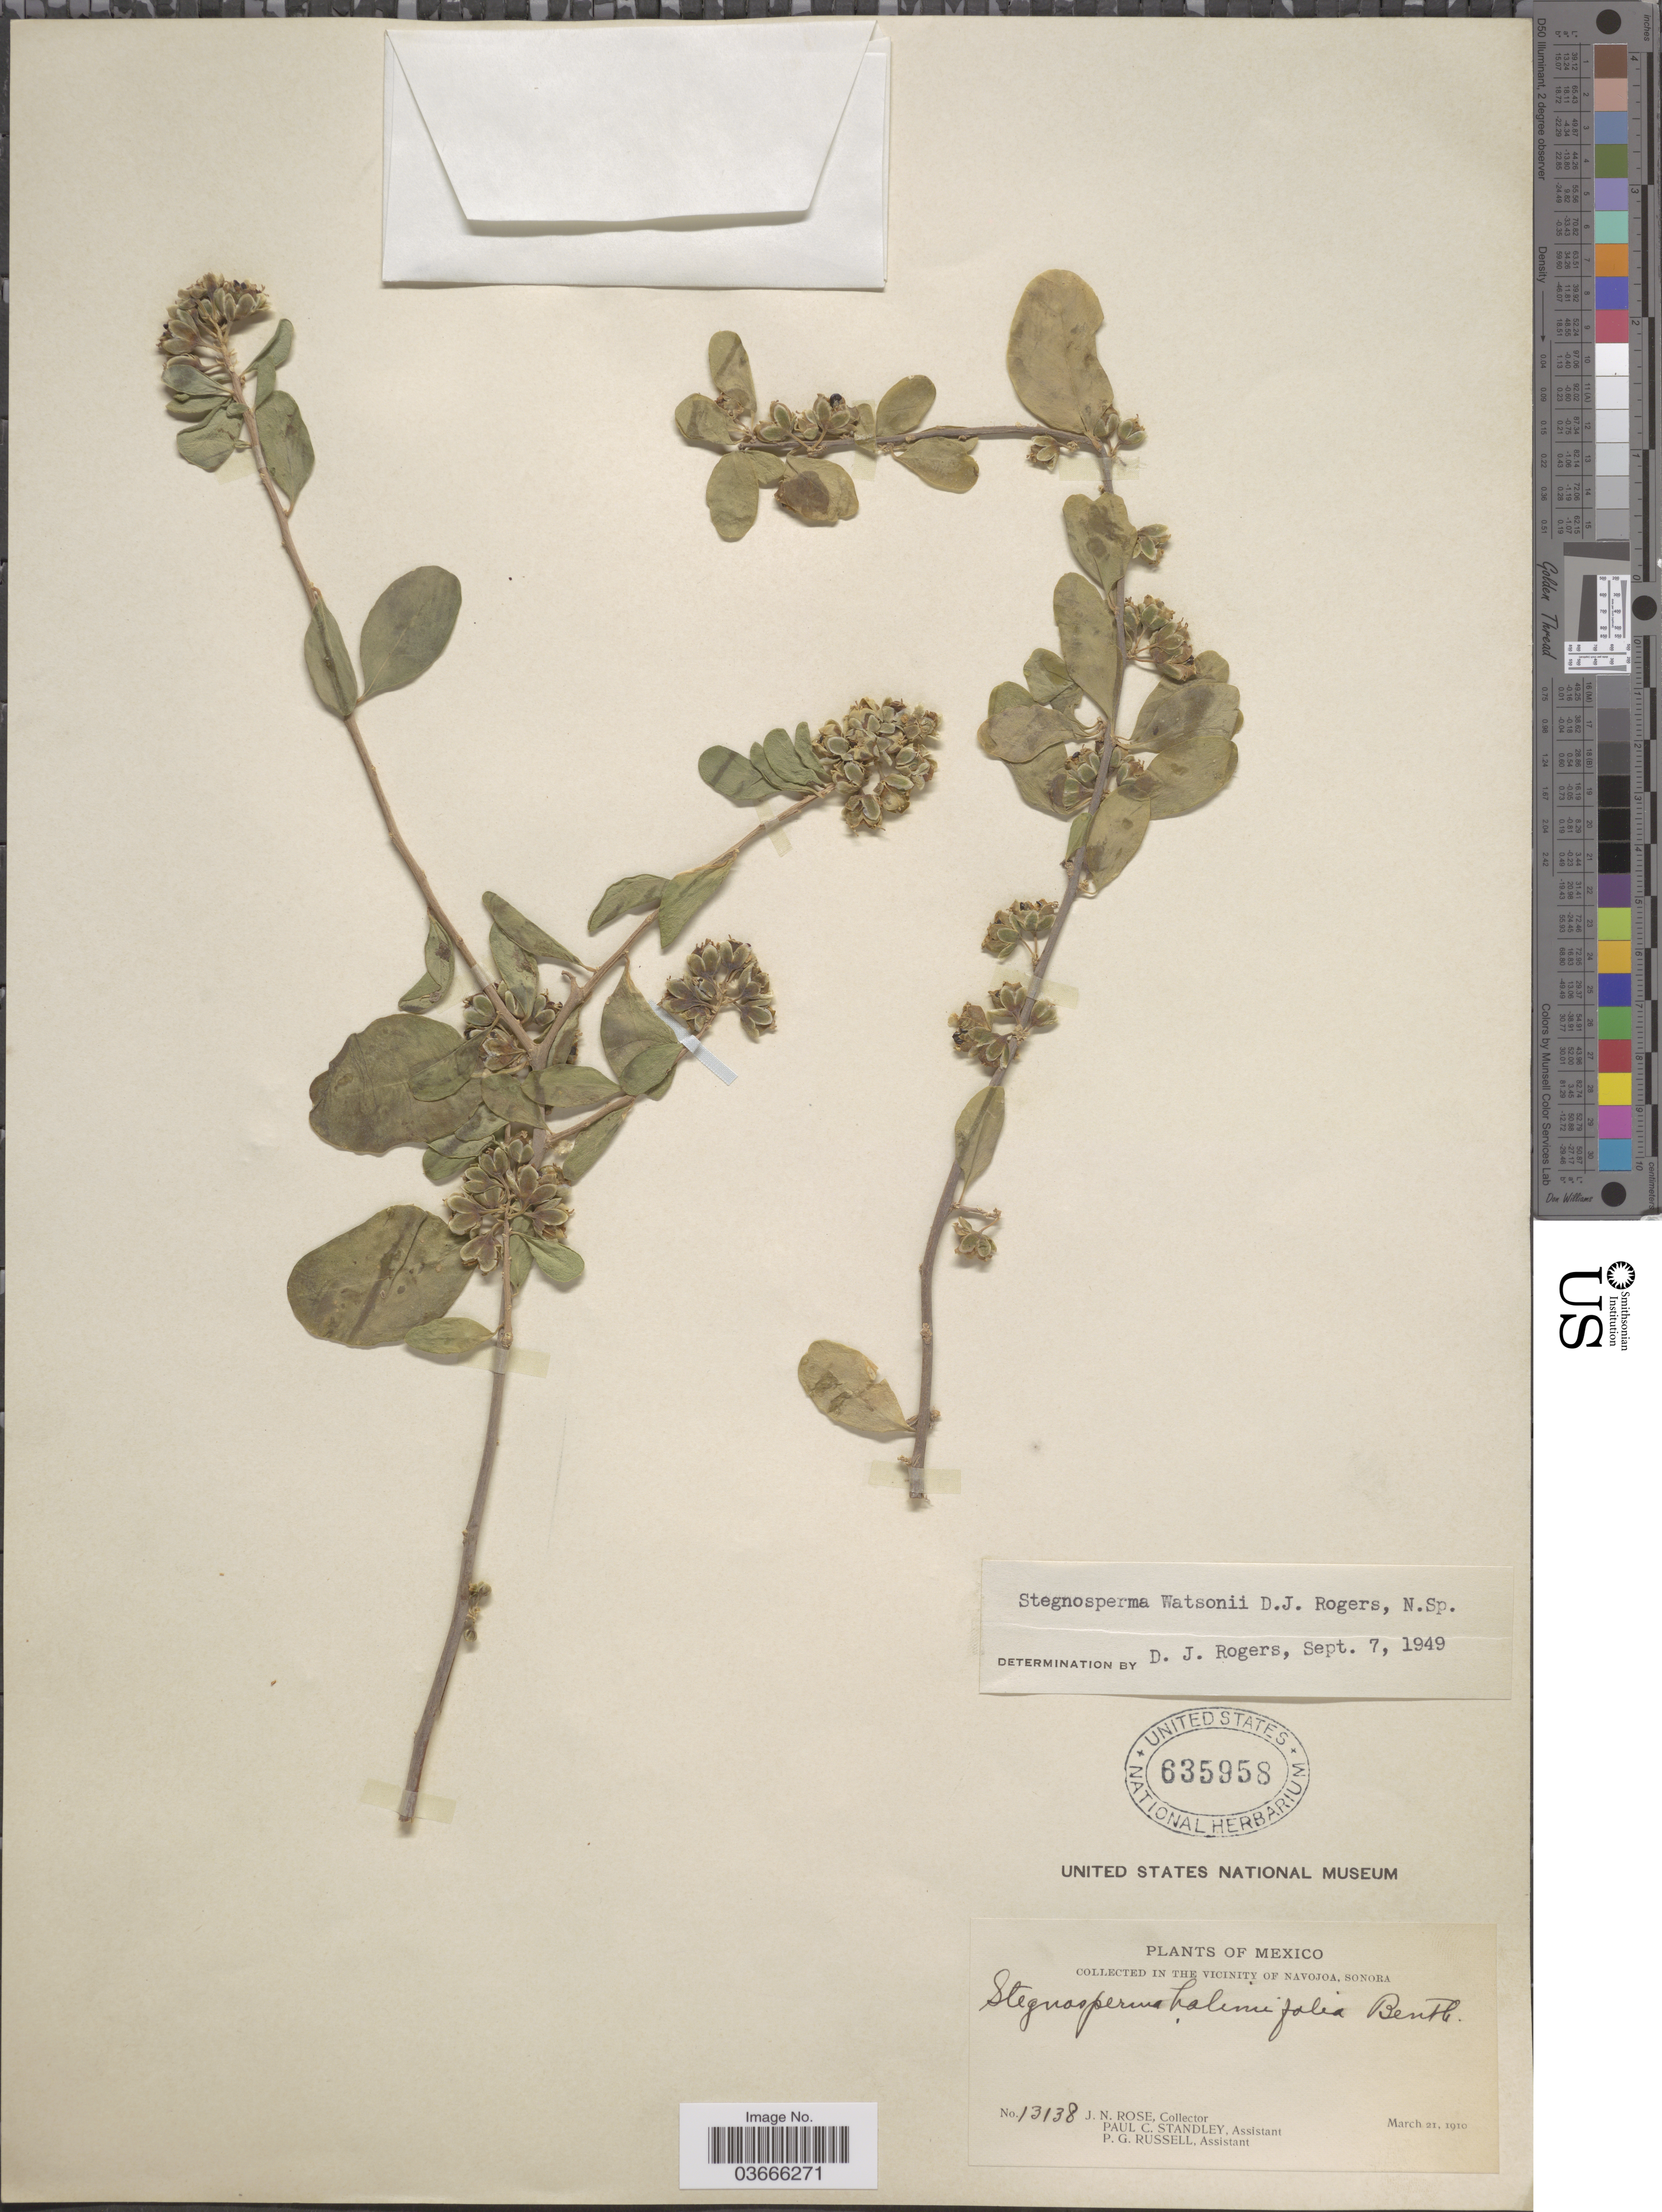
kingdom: Plantae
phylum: Tracheophyta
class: Magnoliopsida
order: Caryophyllales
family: Stegnospermataceae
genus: Stegnosperma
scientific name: Stegnosperma watsonii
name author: D.J. Rogers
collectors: J. N. Rose, P. C. Standley & P. G. Russell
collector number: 13138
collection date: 1910-03-21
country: Mexico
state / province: Sonora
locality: In the vicinity of Navojoa.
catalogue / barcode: US 635958